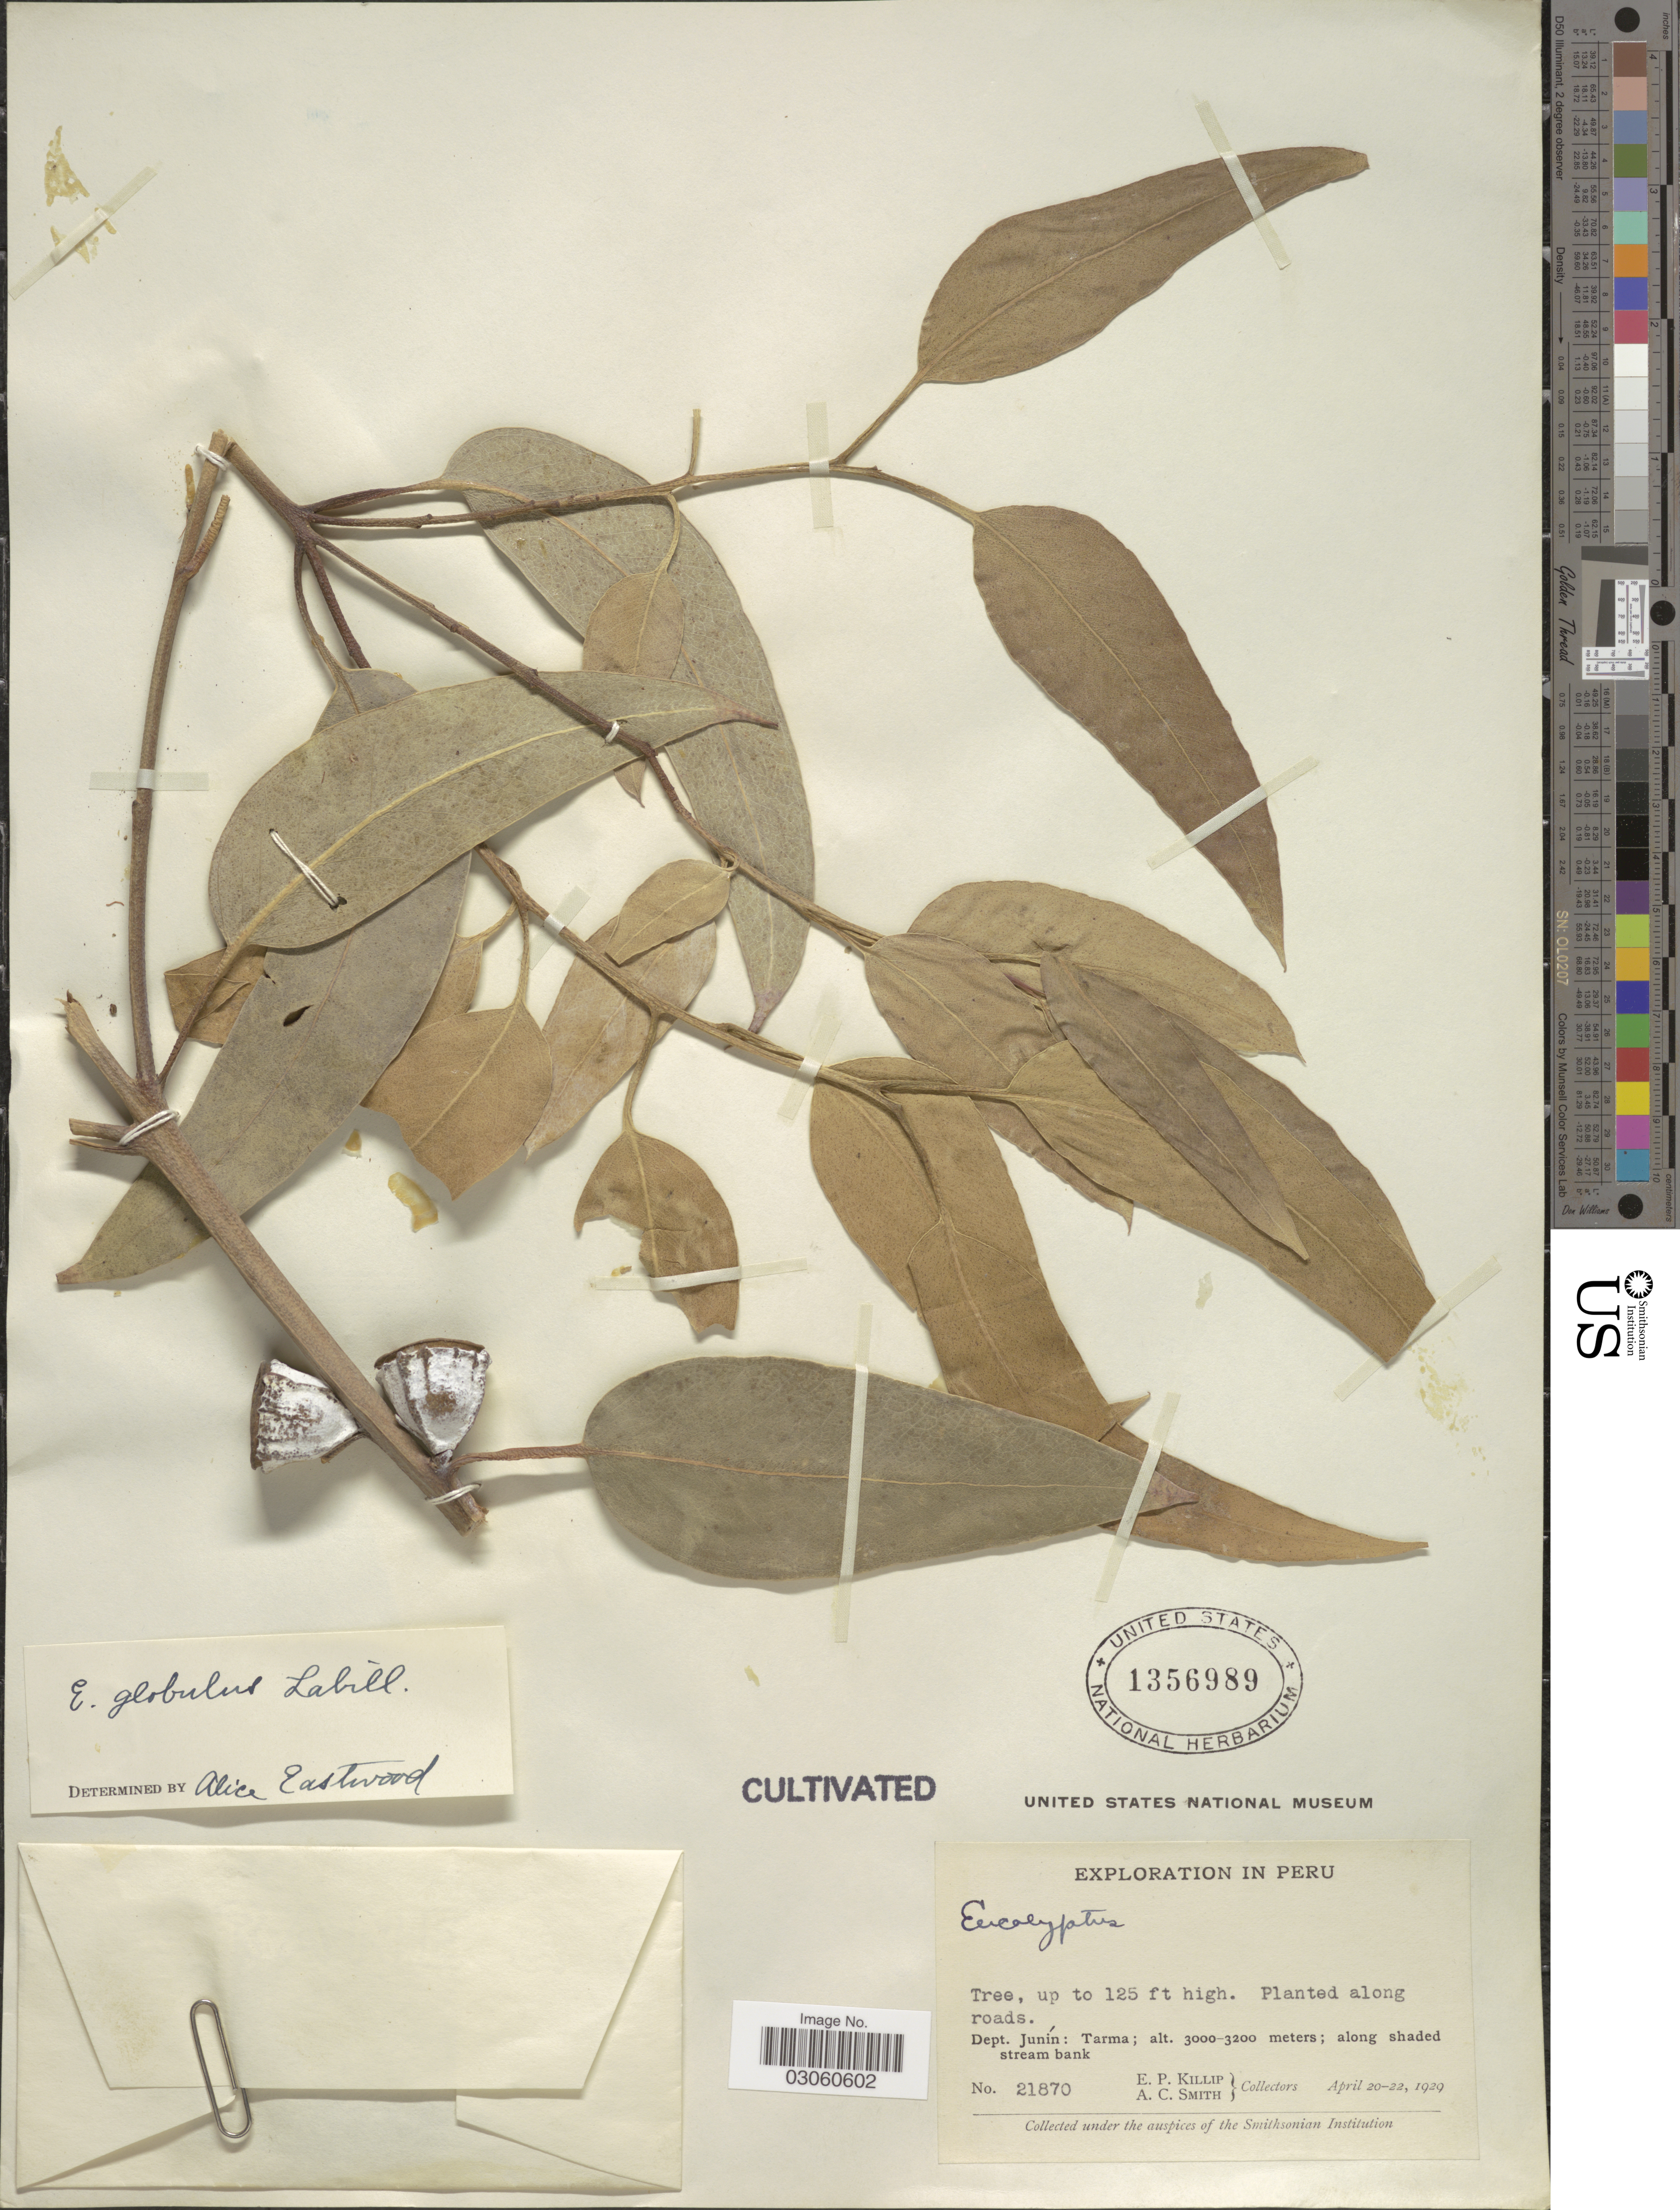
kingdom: Plantae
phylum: Tracheophyta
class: Magnoliopsida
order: Myrtales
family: Myrtaceae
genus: Eucalyptus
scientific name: Eucalyptus globulus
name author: Labill.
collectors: E. P. Killip & A. C. Smith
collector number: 21870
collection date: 1929-04-20/1929-04-22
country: Peru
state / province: Junín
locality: Dept. Junín: Tarma, along shaded stream bank.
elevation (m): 3000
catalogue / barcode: US 1356989